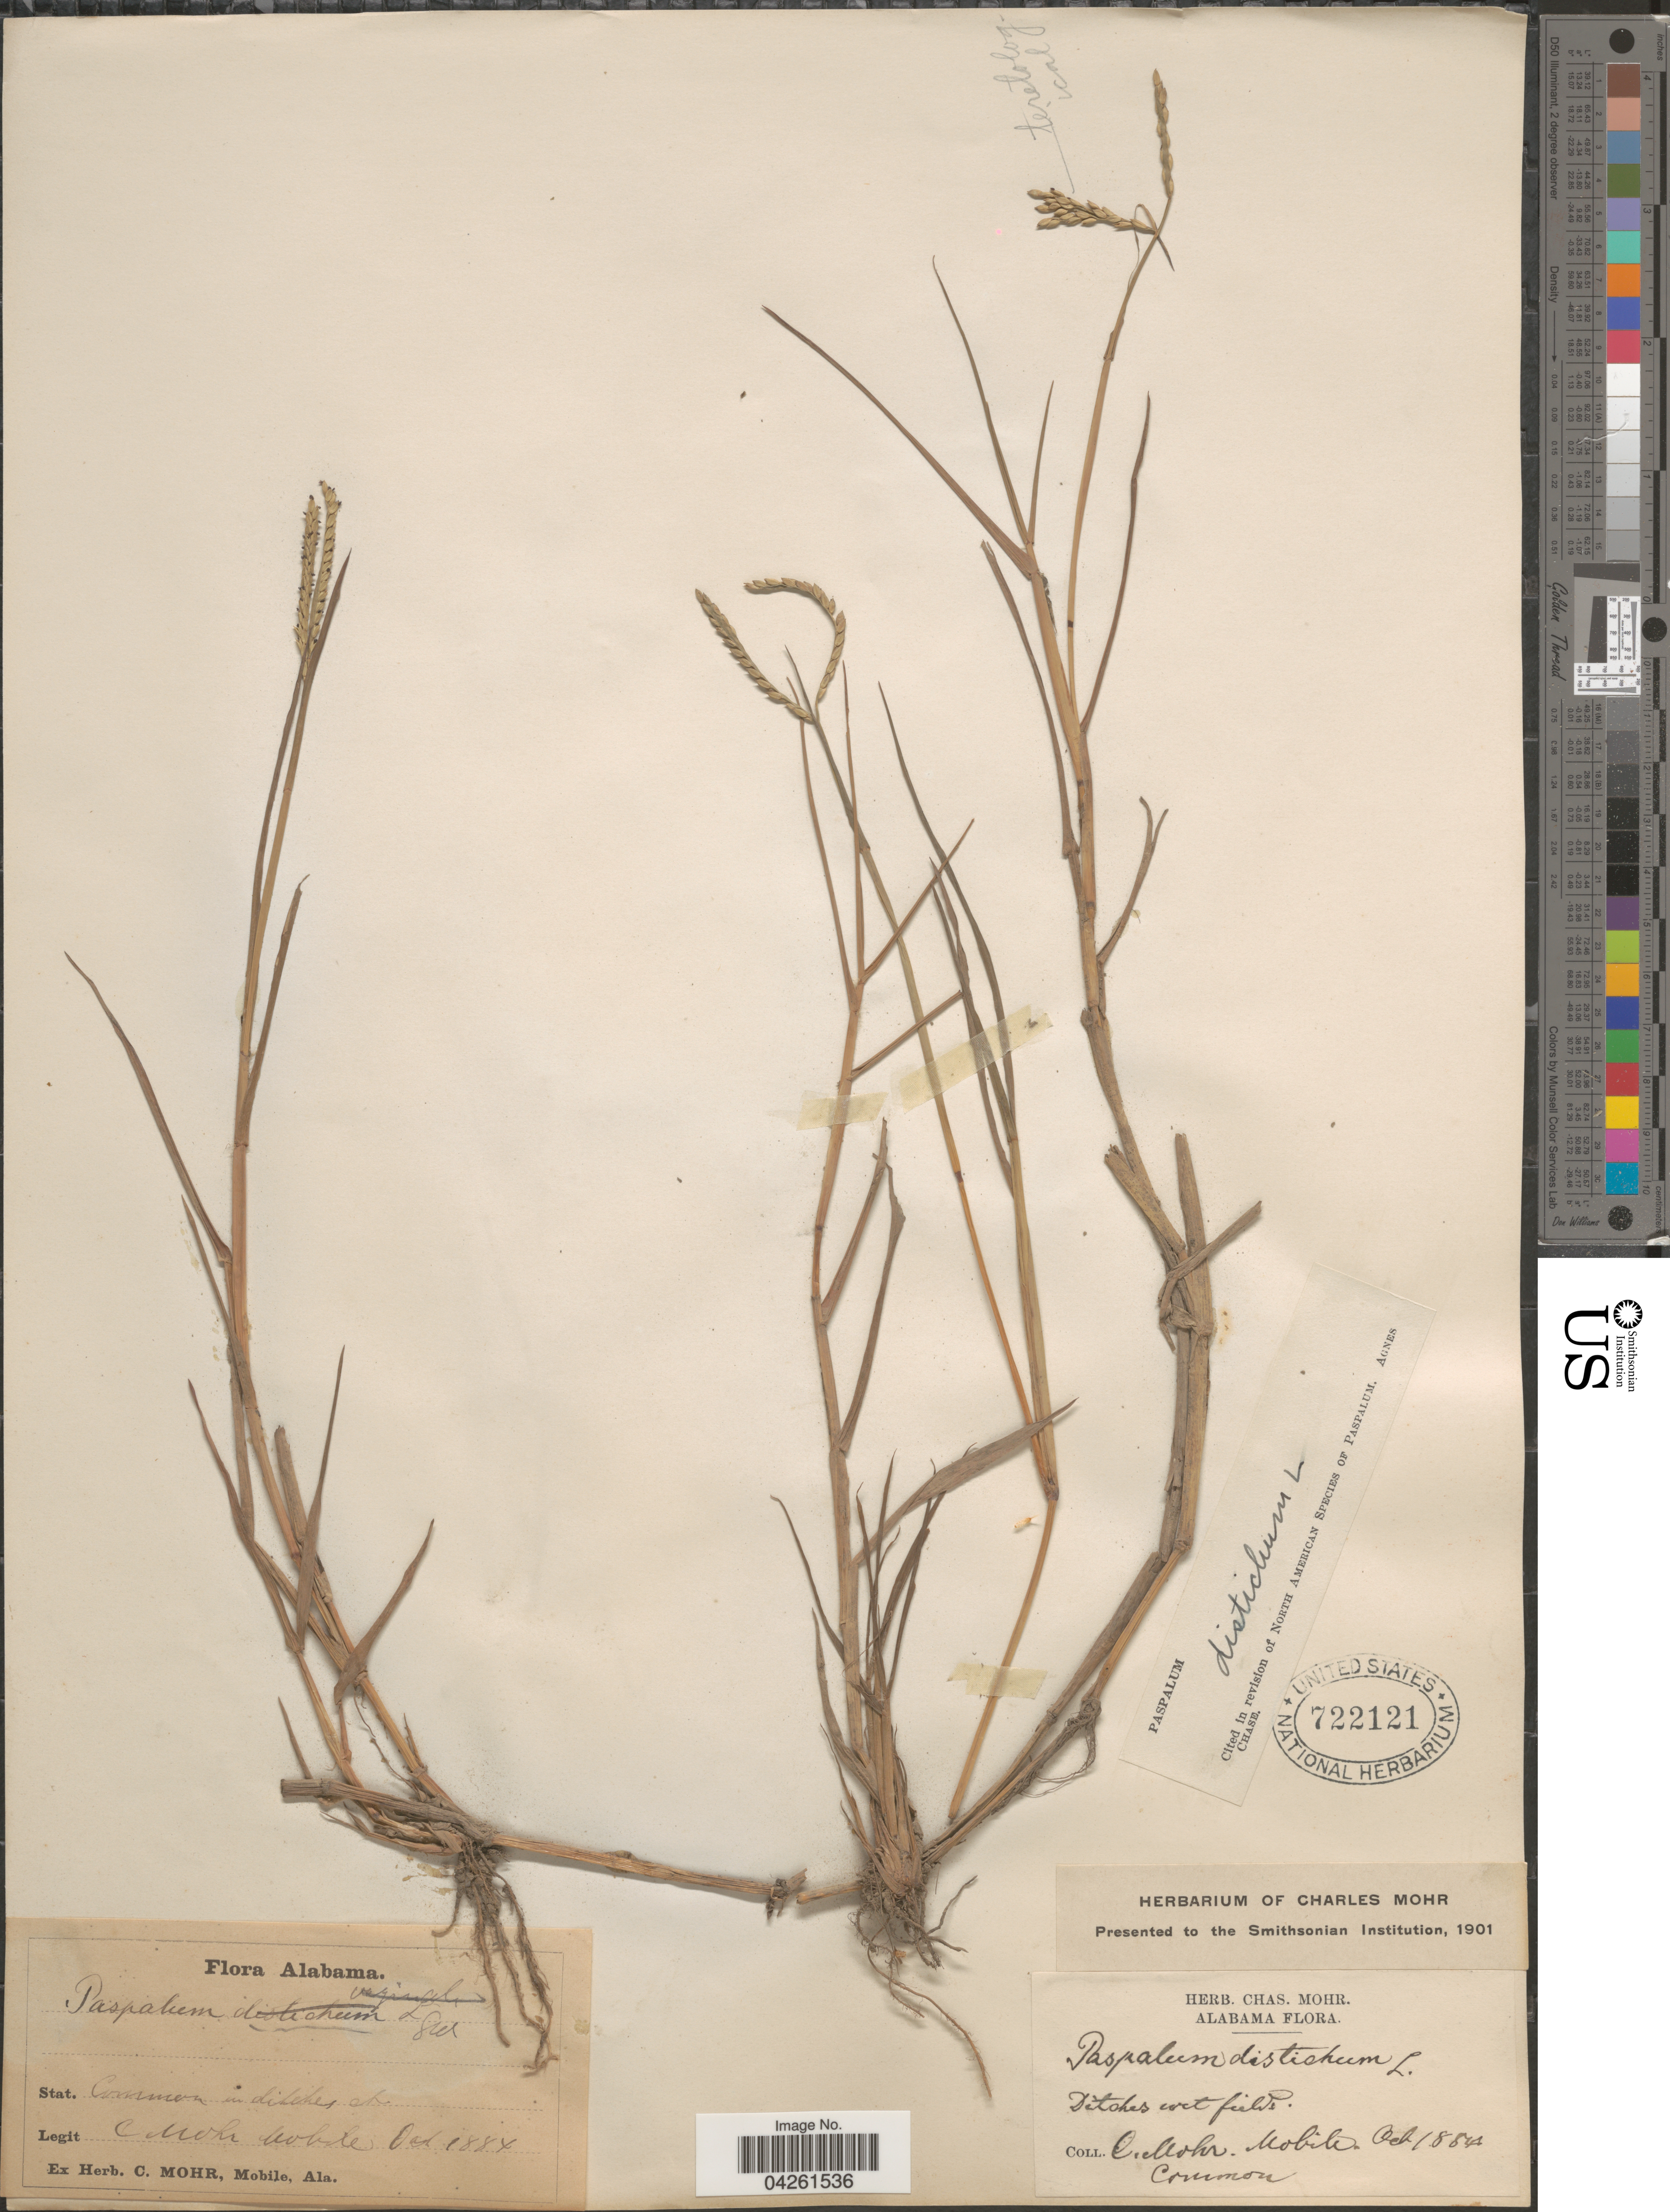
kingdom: Plantae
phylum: Tracheophyta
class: Liliopsida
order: Poales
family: Poaceae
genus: Paspalum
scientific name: Paspalum distichum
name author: L.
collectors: Mohr, C. T. (herbarium)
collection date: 1884-10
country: United States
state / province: Alabama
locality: Mobile.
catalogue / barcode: US 722121